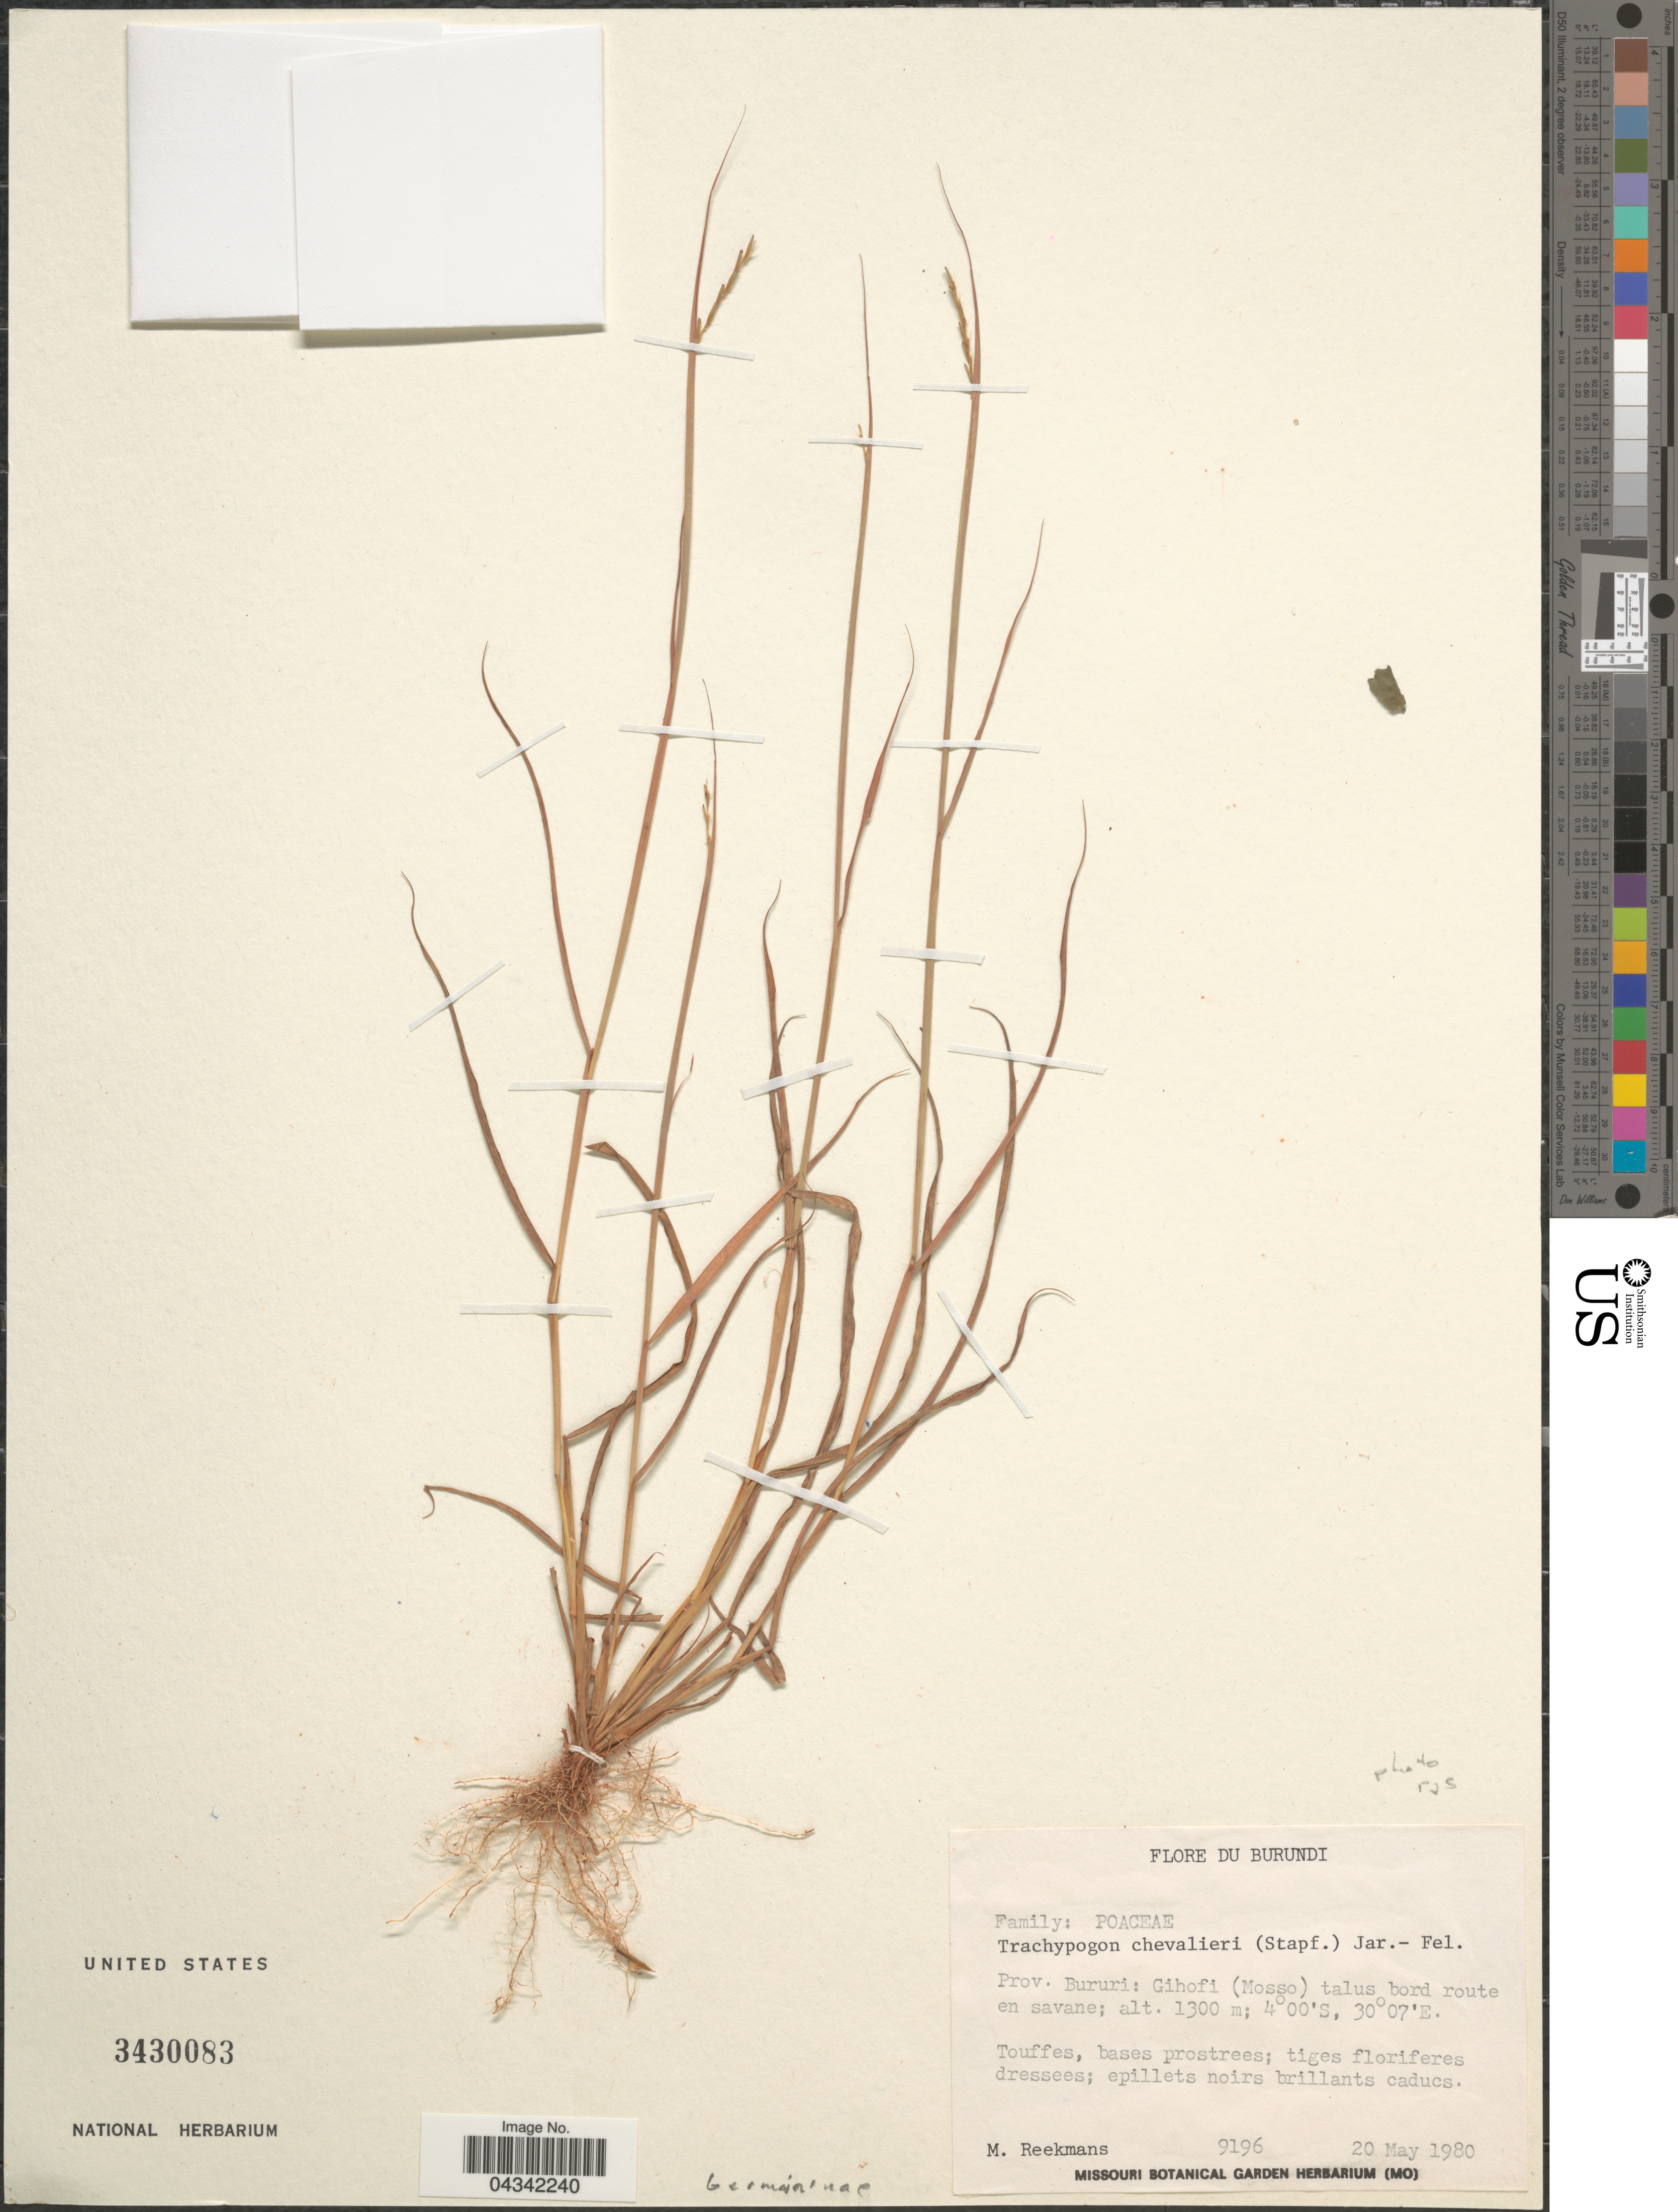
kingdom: Plantae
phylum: Tracheophyta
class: Liliopsida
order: Poales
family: Poaceae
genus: Trachypogon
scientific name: Trachypogon chevalieri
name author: (Stapf) Jacq.-Fél.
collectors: M. Reekmans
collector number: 9196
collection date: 1980-05-20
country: Burundi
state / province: Bururi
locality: Gihofi (Mosso).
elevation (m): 1300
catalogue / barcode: US 3430083